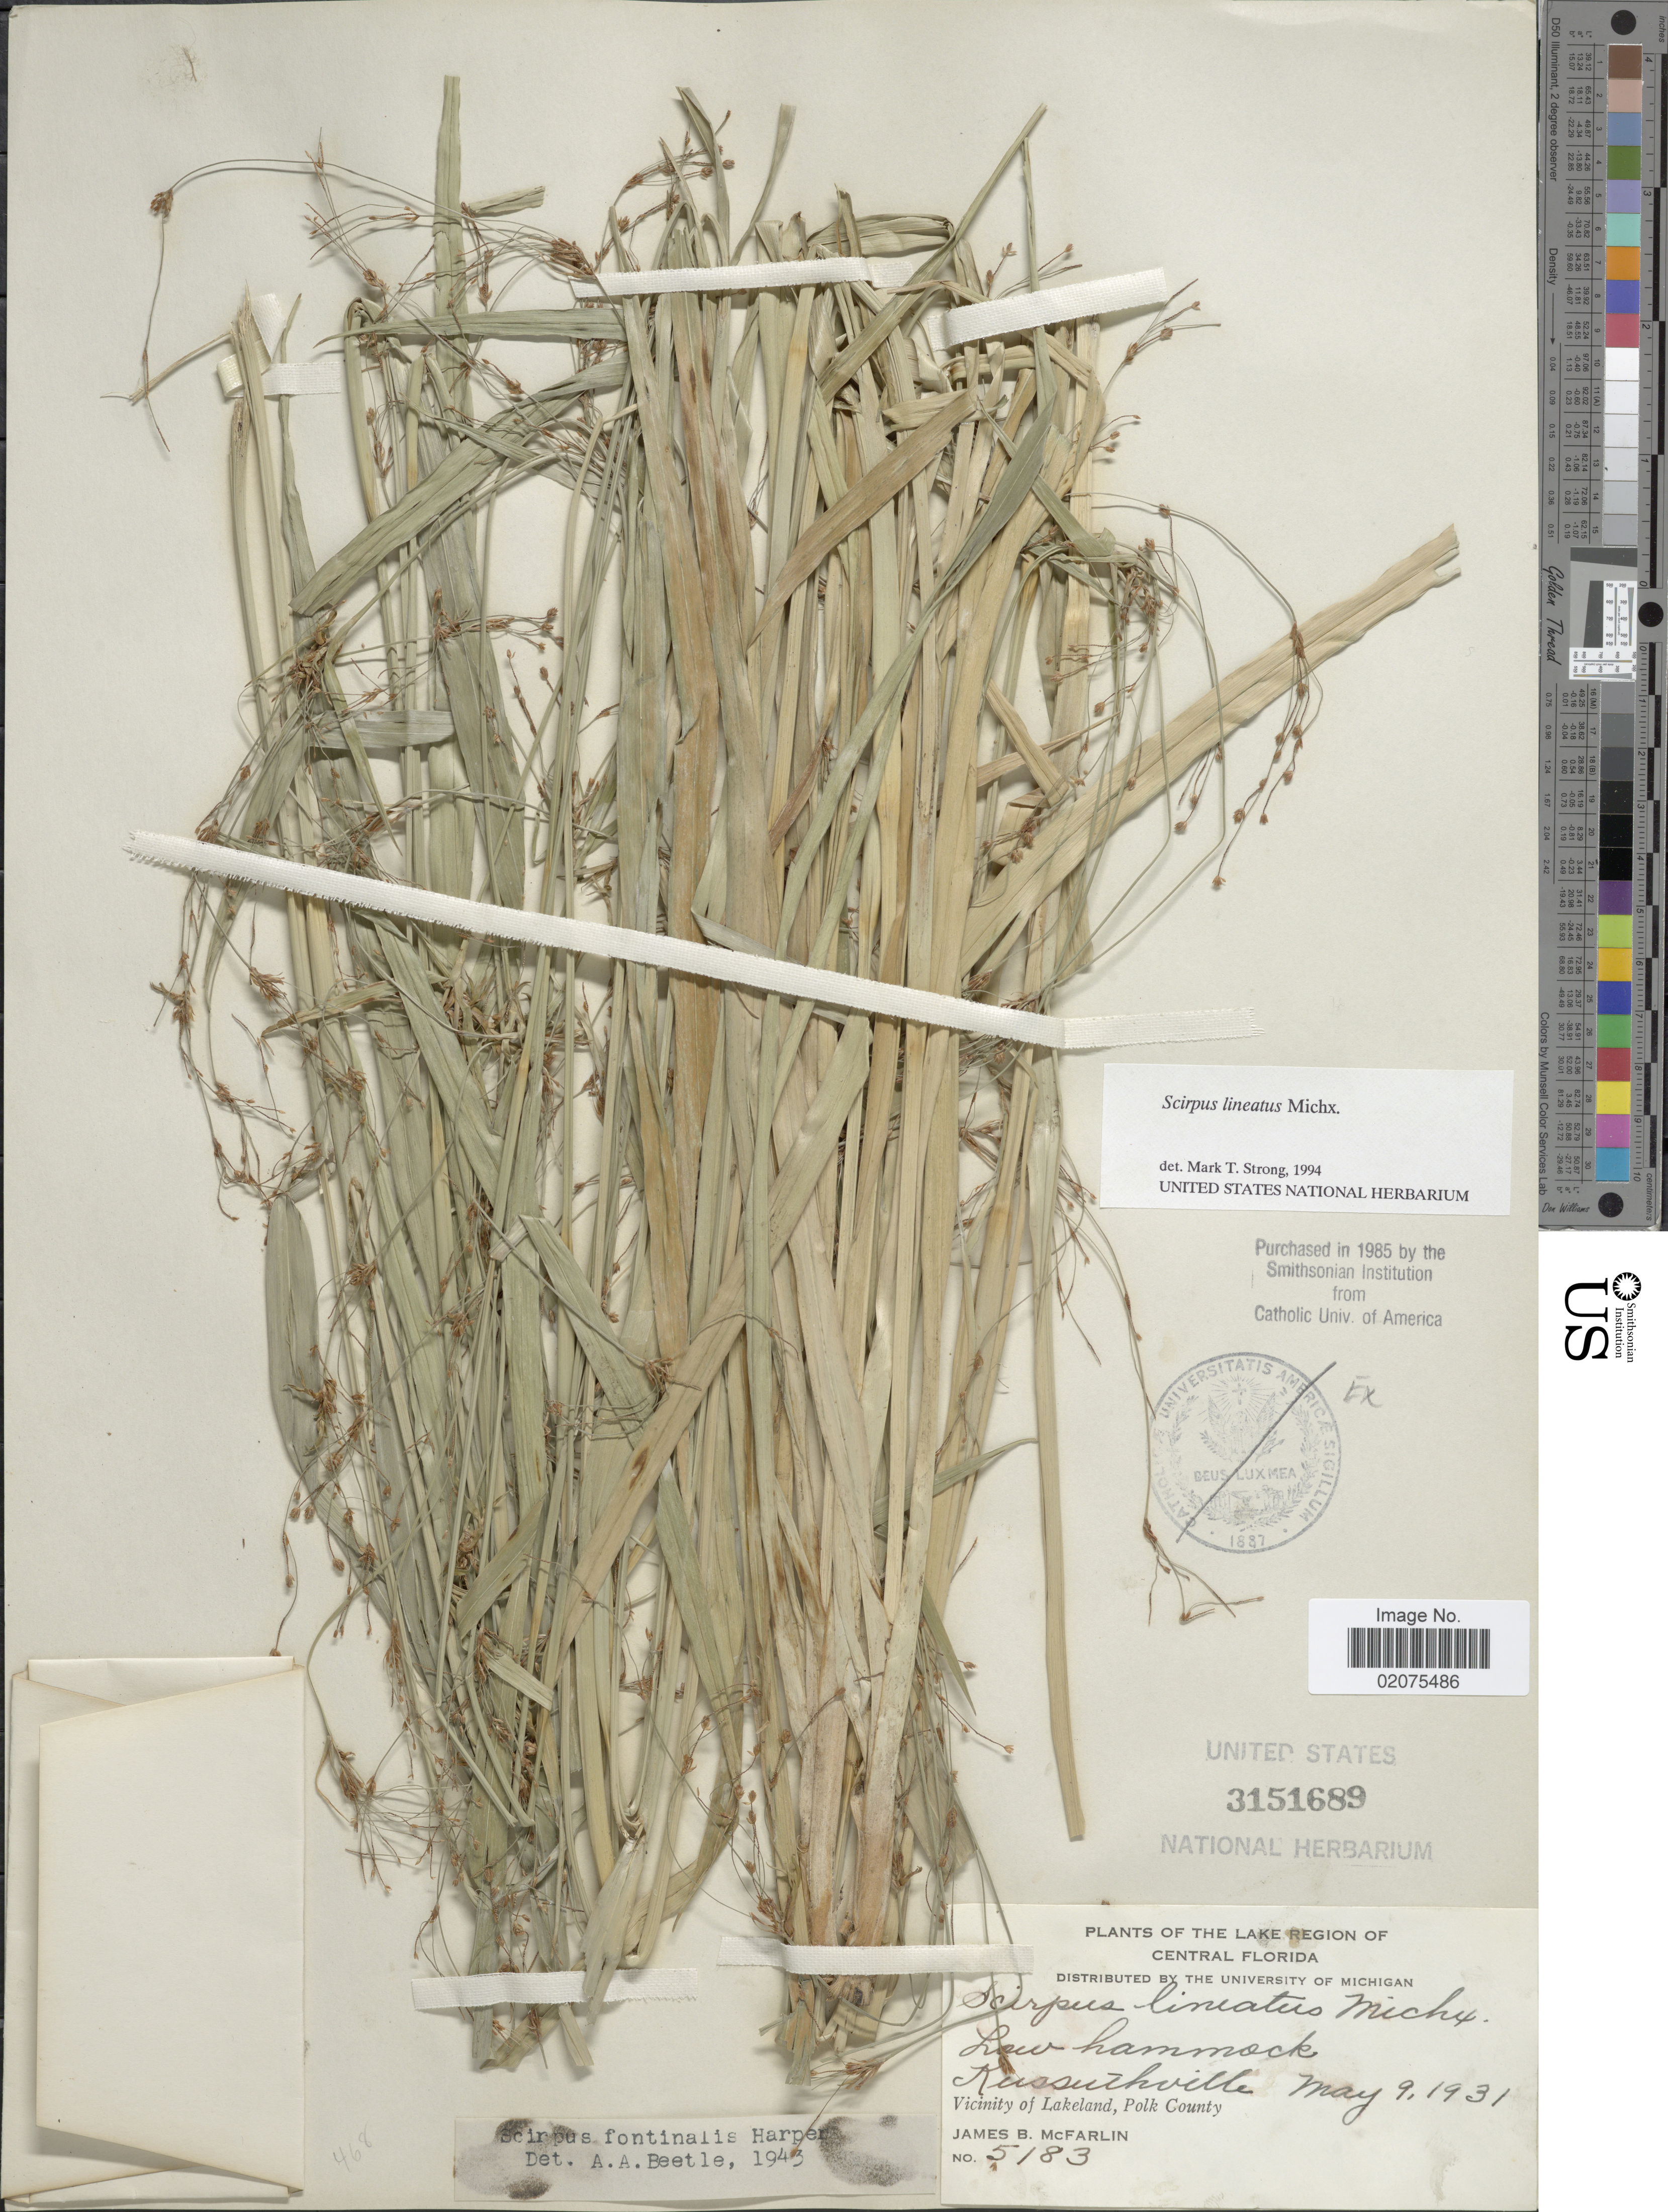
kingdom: Plantae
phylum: Tracheophyta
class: Liliopsida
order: Poales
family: Cyperaceae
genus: Scirpus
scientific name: Scirpus lineatus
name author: Michx.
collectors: J. McFarlin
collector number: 5183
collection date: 1931-05-09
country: United States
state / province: Florida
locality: The Lake region of Central Florida. Low hammock, Kussuthville. Vicinity of Lakeland, Polk County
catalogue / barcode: US 3151689